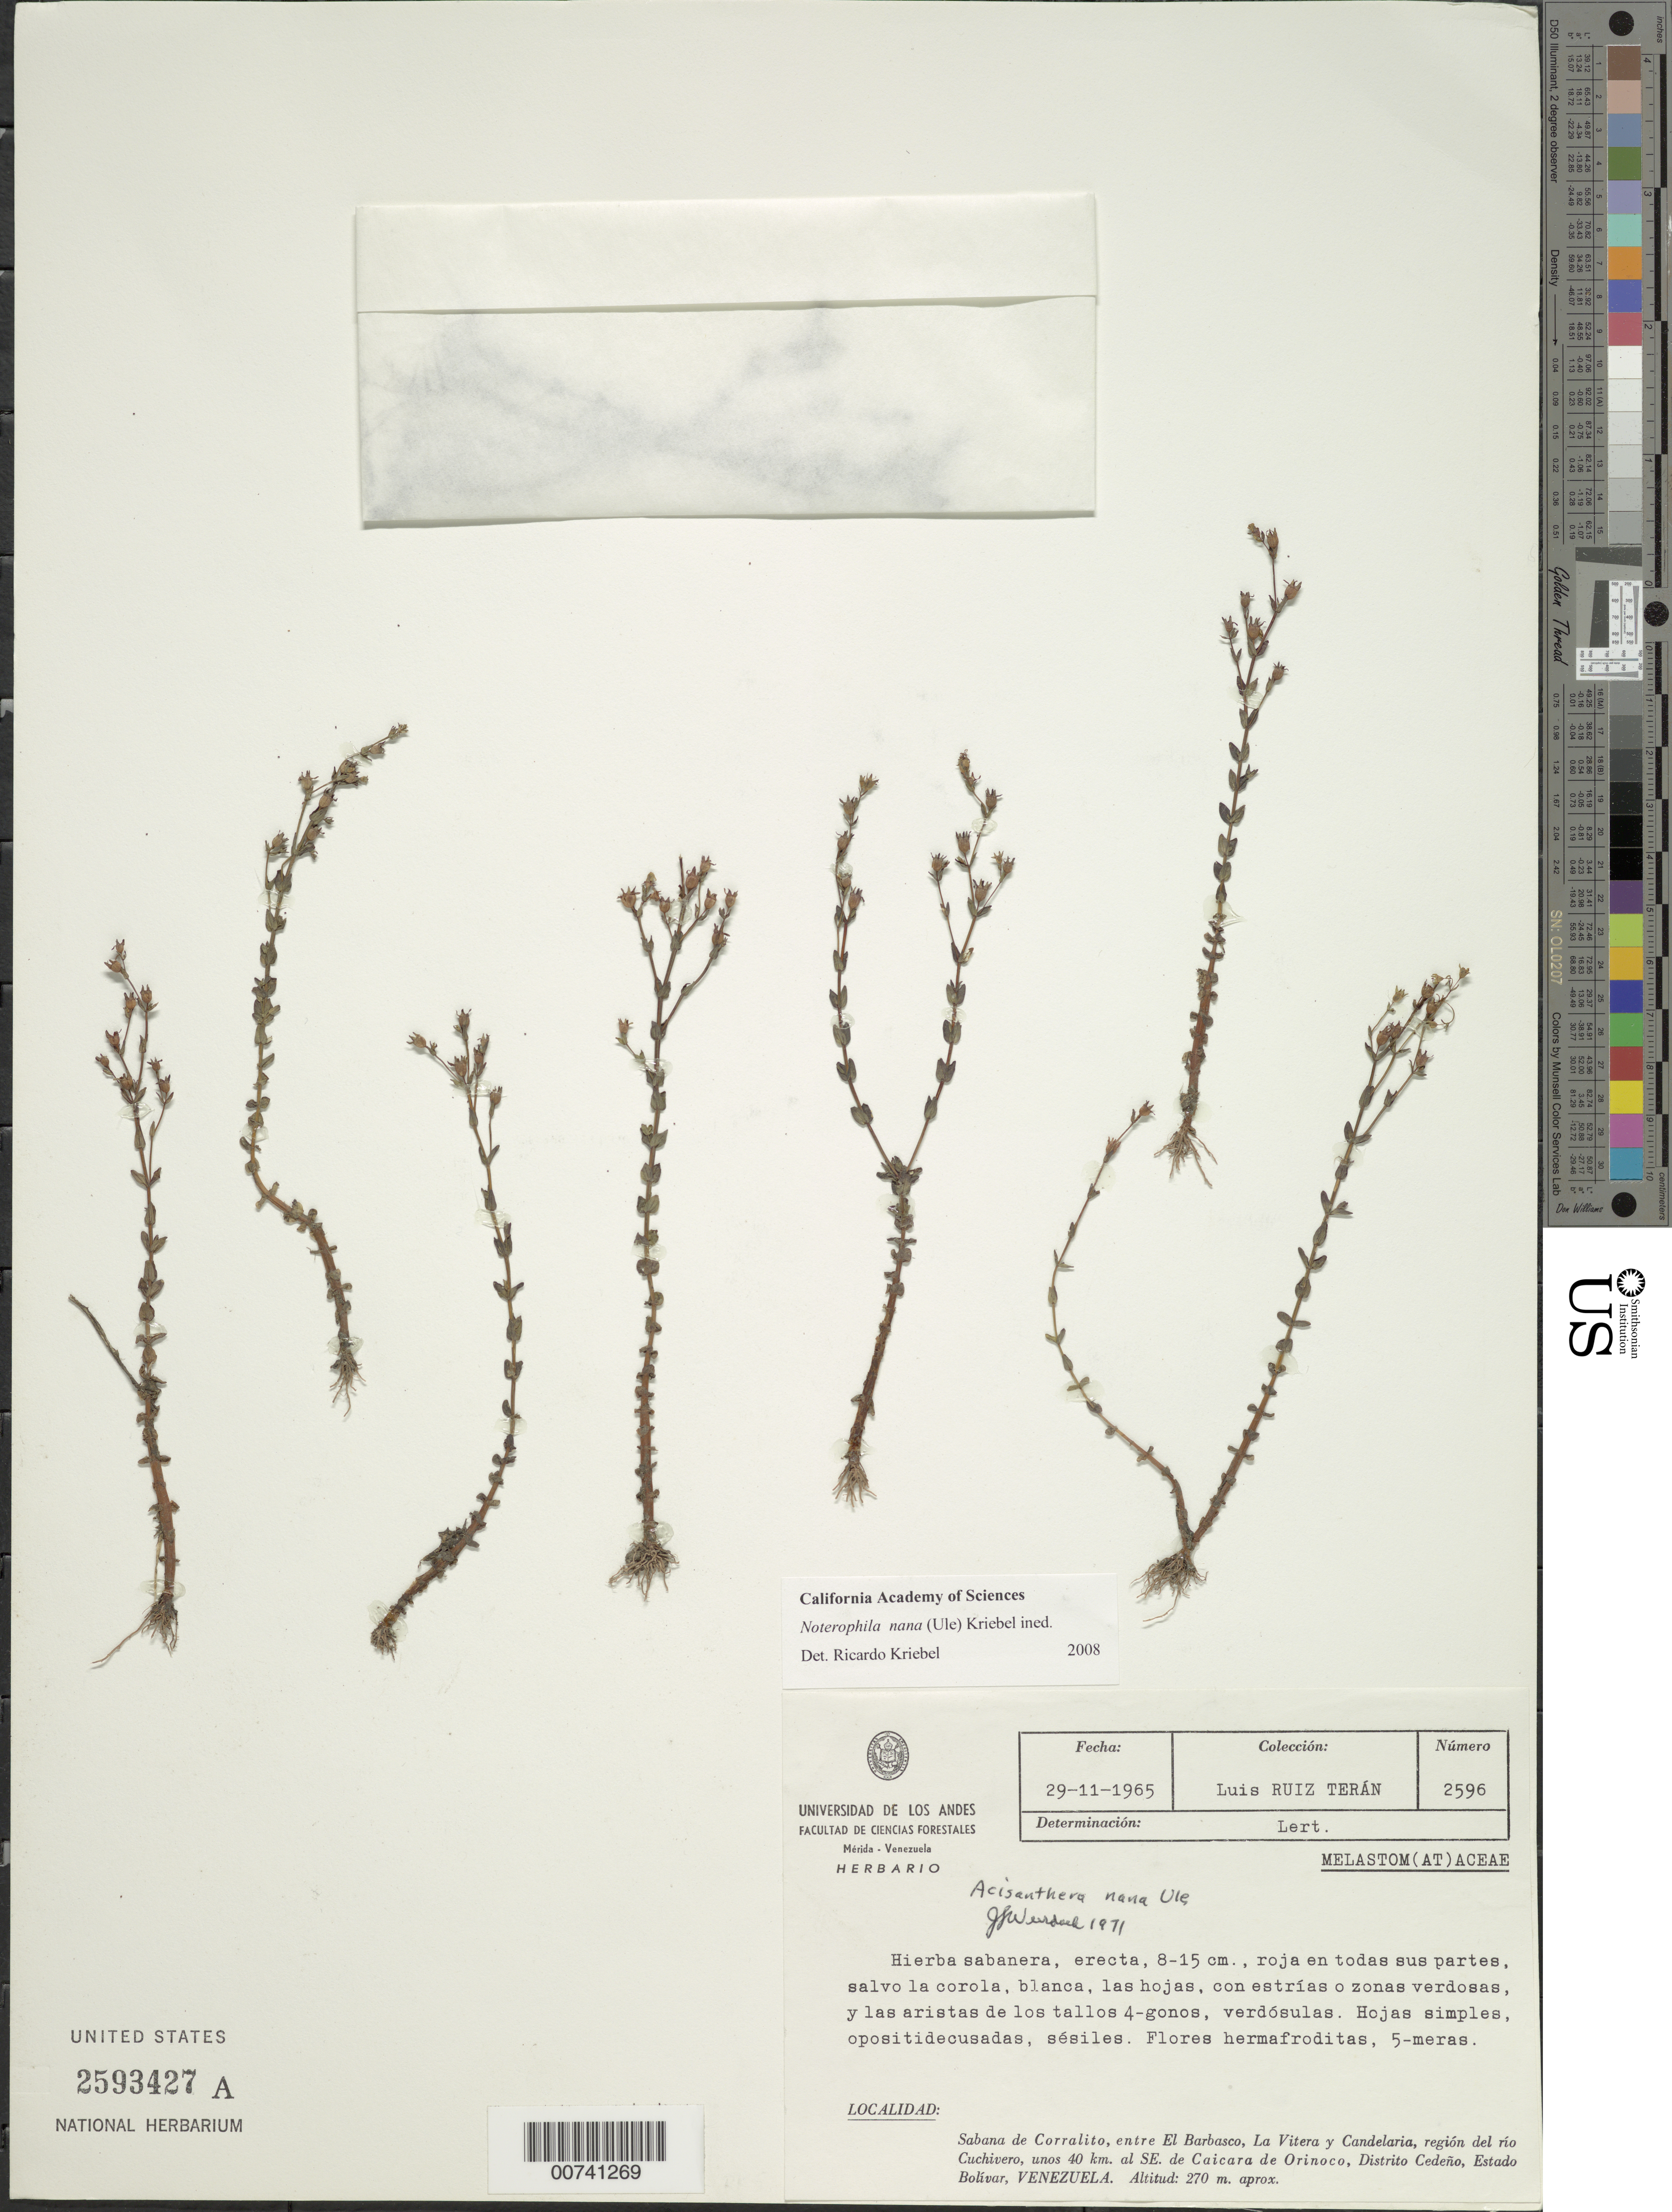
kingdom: Plantae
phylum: Tracheophyta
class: Magnoliopsida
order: Myrtales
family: Melastomataceae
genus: Noterophila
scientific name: Noterophila nana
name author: (Ule) Kriebel & M.J. Rocha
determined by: Nunes da Silva, Diego, (RB), Jardim Botanico do Rio de Janeiro - Herbario (BRAZIL)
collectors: L. E. Ruíz-Terán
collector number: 2596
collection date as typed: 29-Nov-65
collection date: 1965-11-29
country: Venezuela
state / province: Bolívar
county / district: Cedeño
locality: Sabana de Corralito, entre El barbasco, La Vitera y Candelaria, Río Cuchivero, 40 km SE of Caicara de Orinoco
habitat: Savanna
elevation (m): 270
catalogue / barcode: US 2593427A